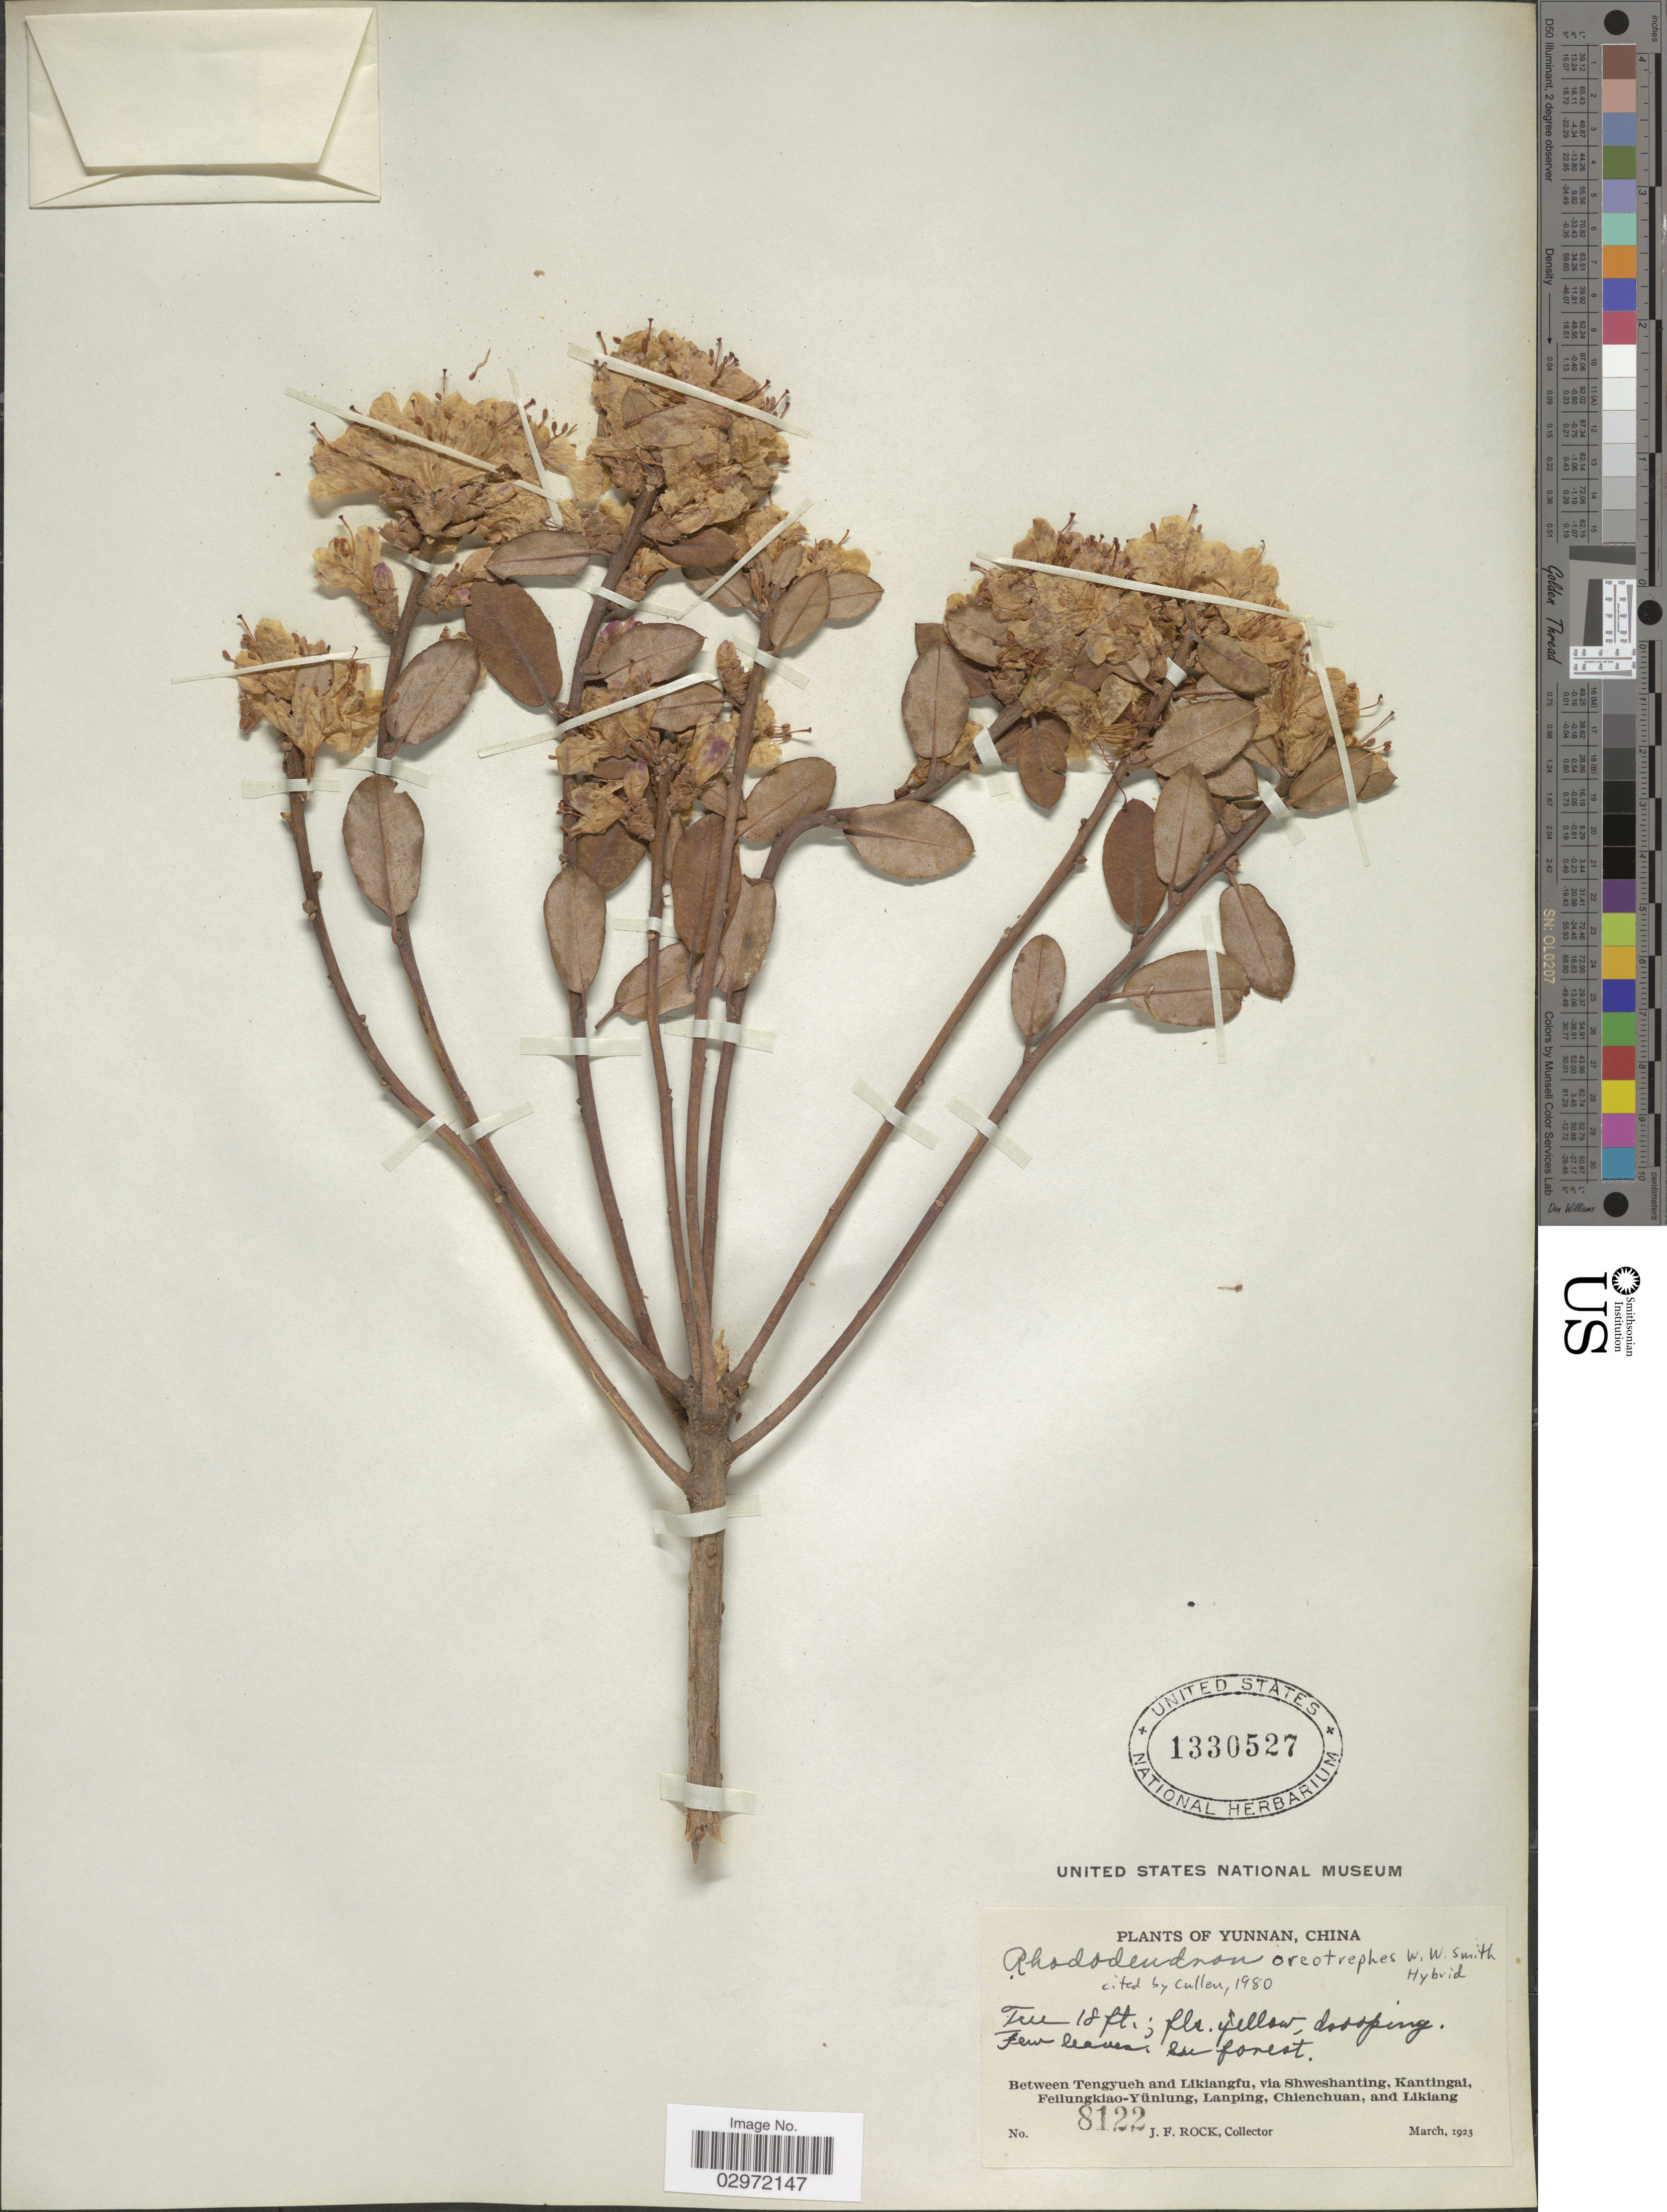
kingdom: Plantae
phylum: Tracheophyta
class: Magnoliopsida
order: Ericales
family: Ericaceae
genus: Rhododendron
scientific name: Rhododendron oreotrephes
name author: W.W. Sm.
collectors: J. Rock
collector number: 8122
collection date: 1923-03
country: China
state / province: Yunnan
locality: Between Tengyueh and Likiangfu, via Shweshanting, Kantingai, Feilungkiao-Yünling, Lanping, Chienchuan, and Likiang.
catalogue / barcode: US 1330527